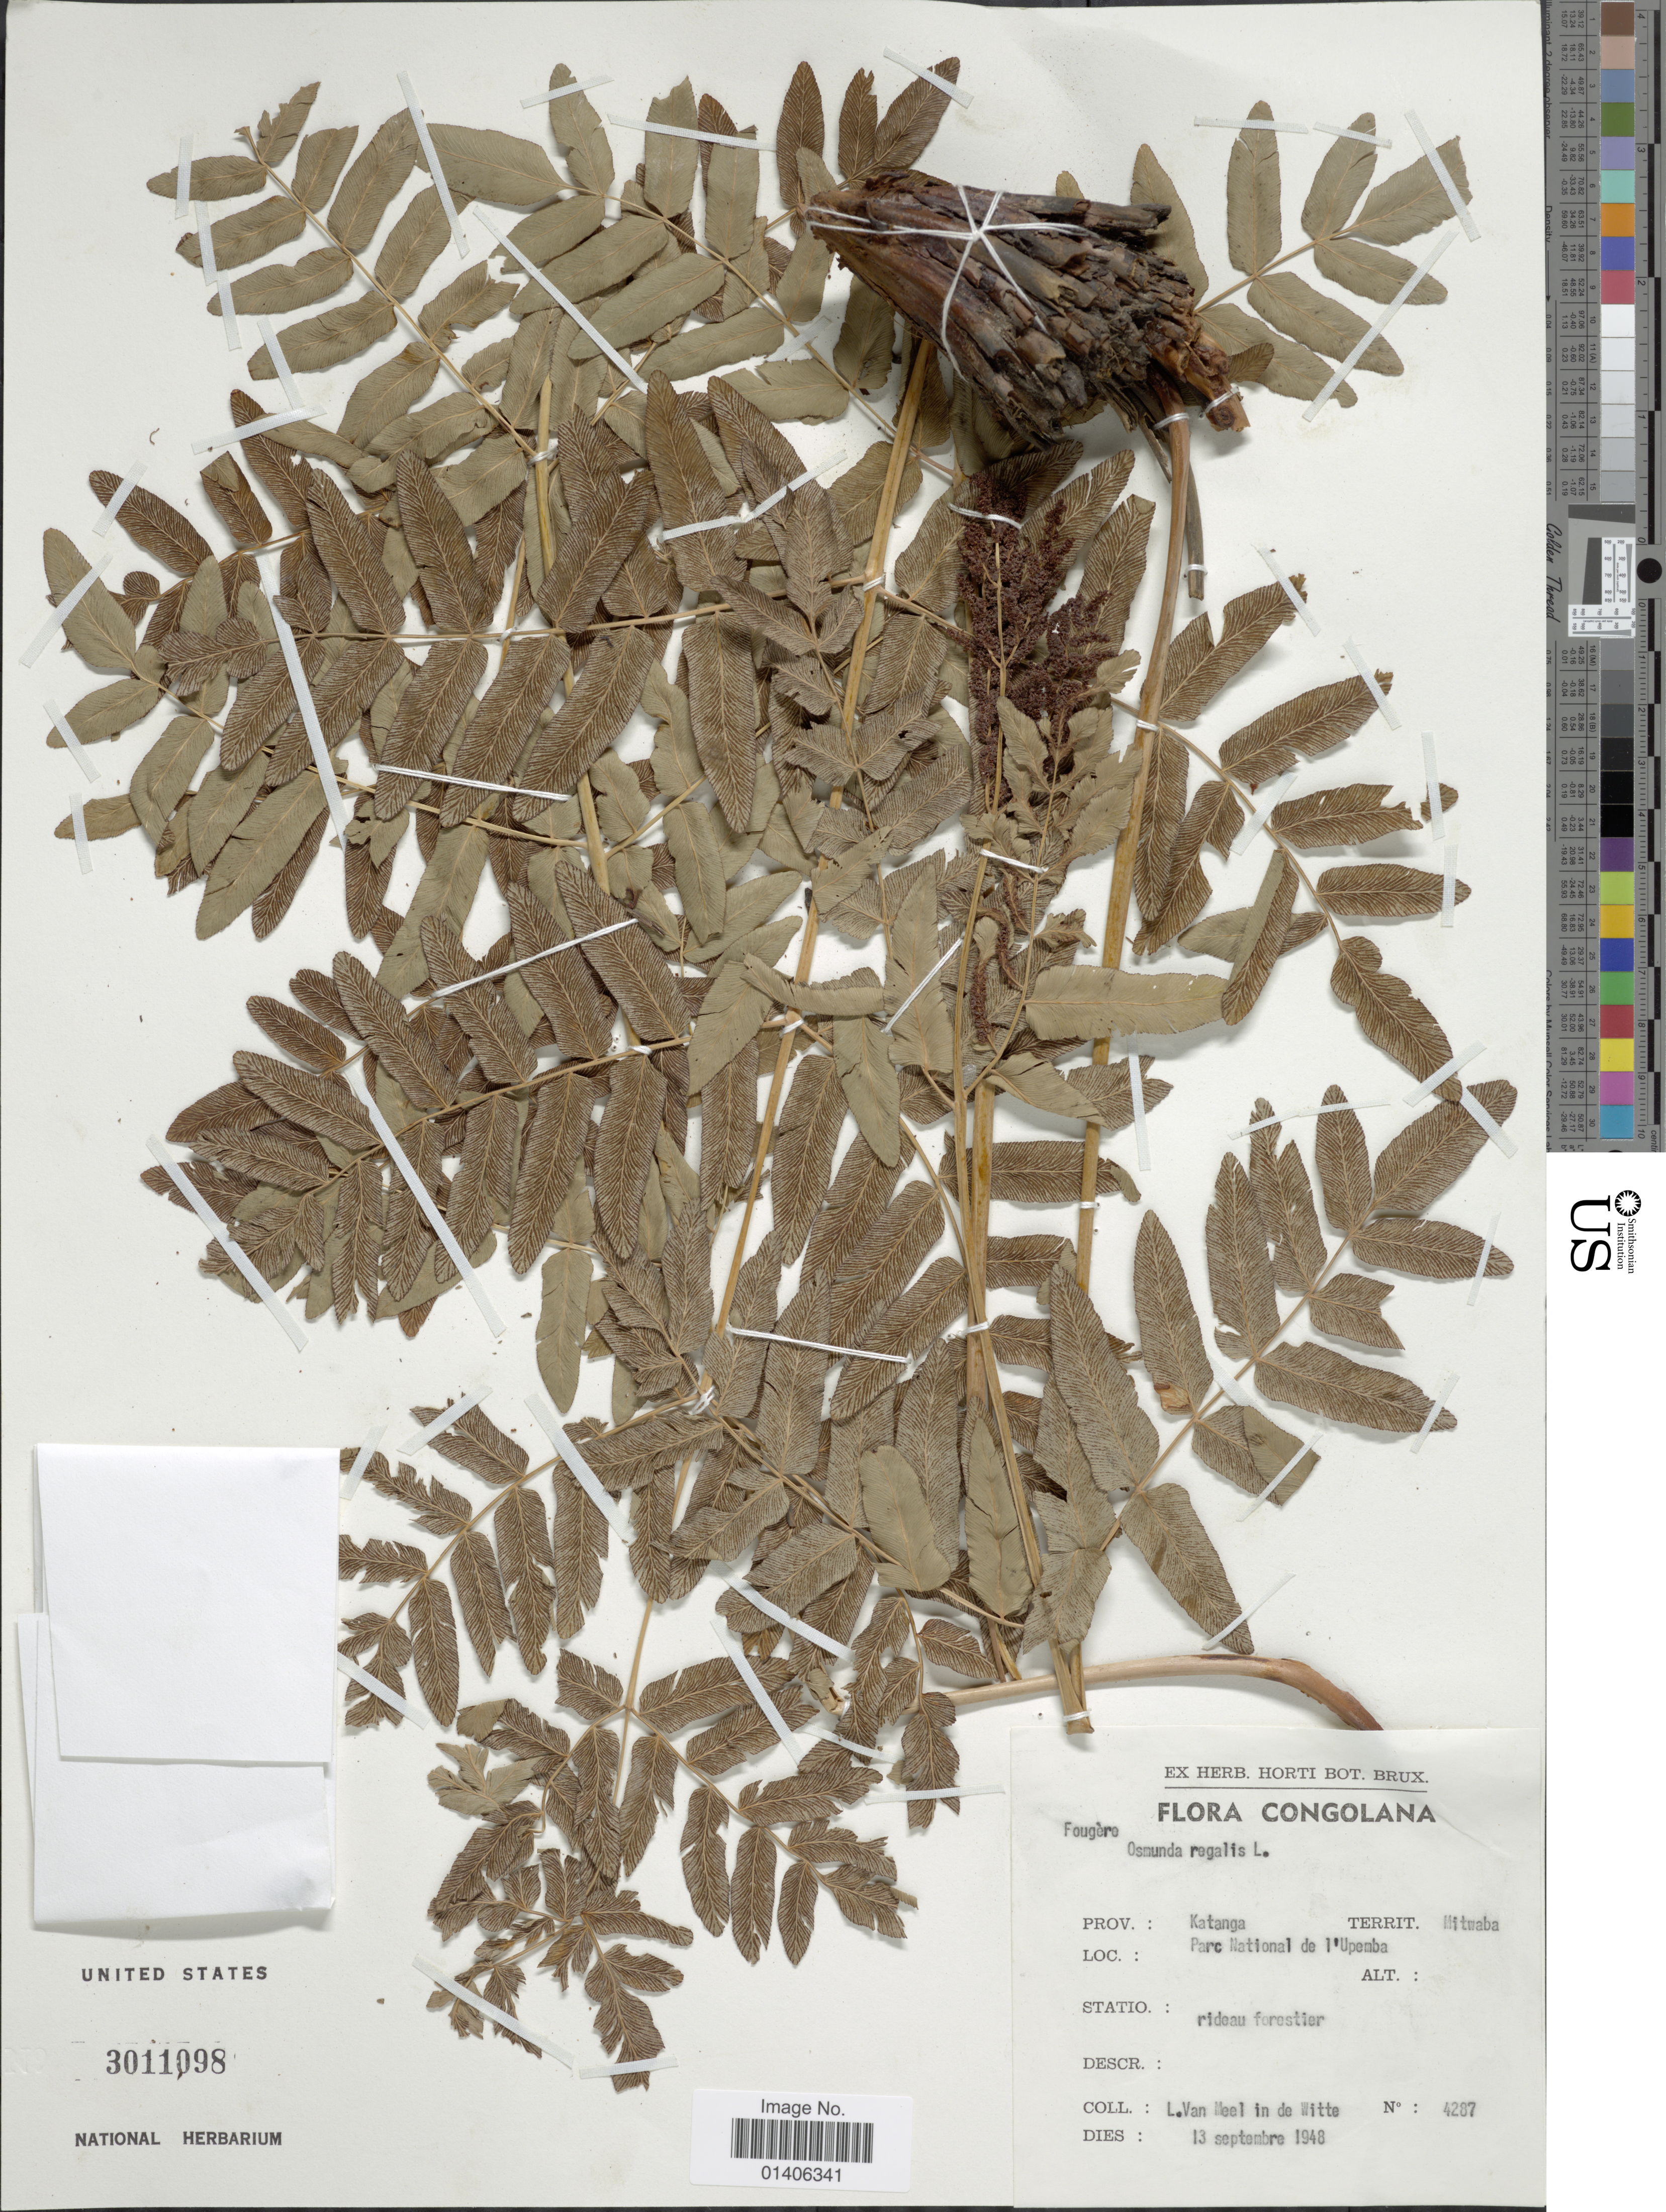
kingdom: Plantae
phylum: Tracheophyta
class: Polypodiopsida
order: Osmundales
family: Osmundaceae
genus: Osmunda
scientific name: Osmunda regalis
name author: L.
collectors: L. Meel & H. in de Witte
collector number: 4287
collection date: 1948-09-13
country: Congo, Democratic Republic of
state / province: Haut-Katanga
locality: Territ Mitwaba, Parc National de l'Upemba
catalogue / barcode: US 3011098